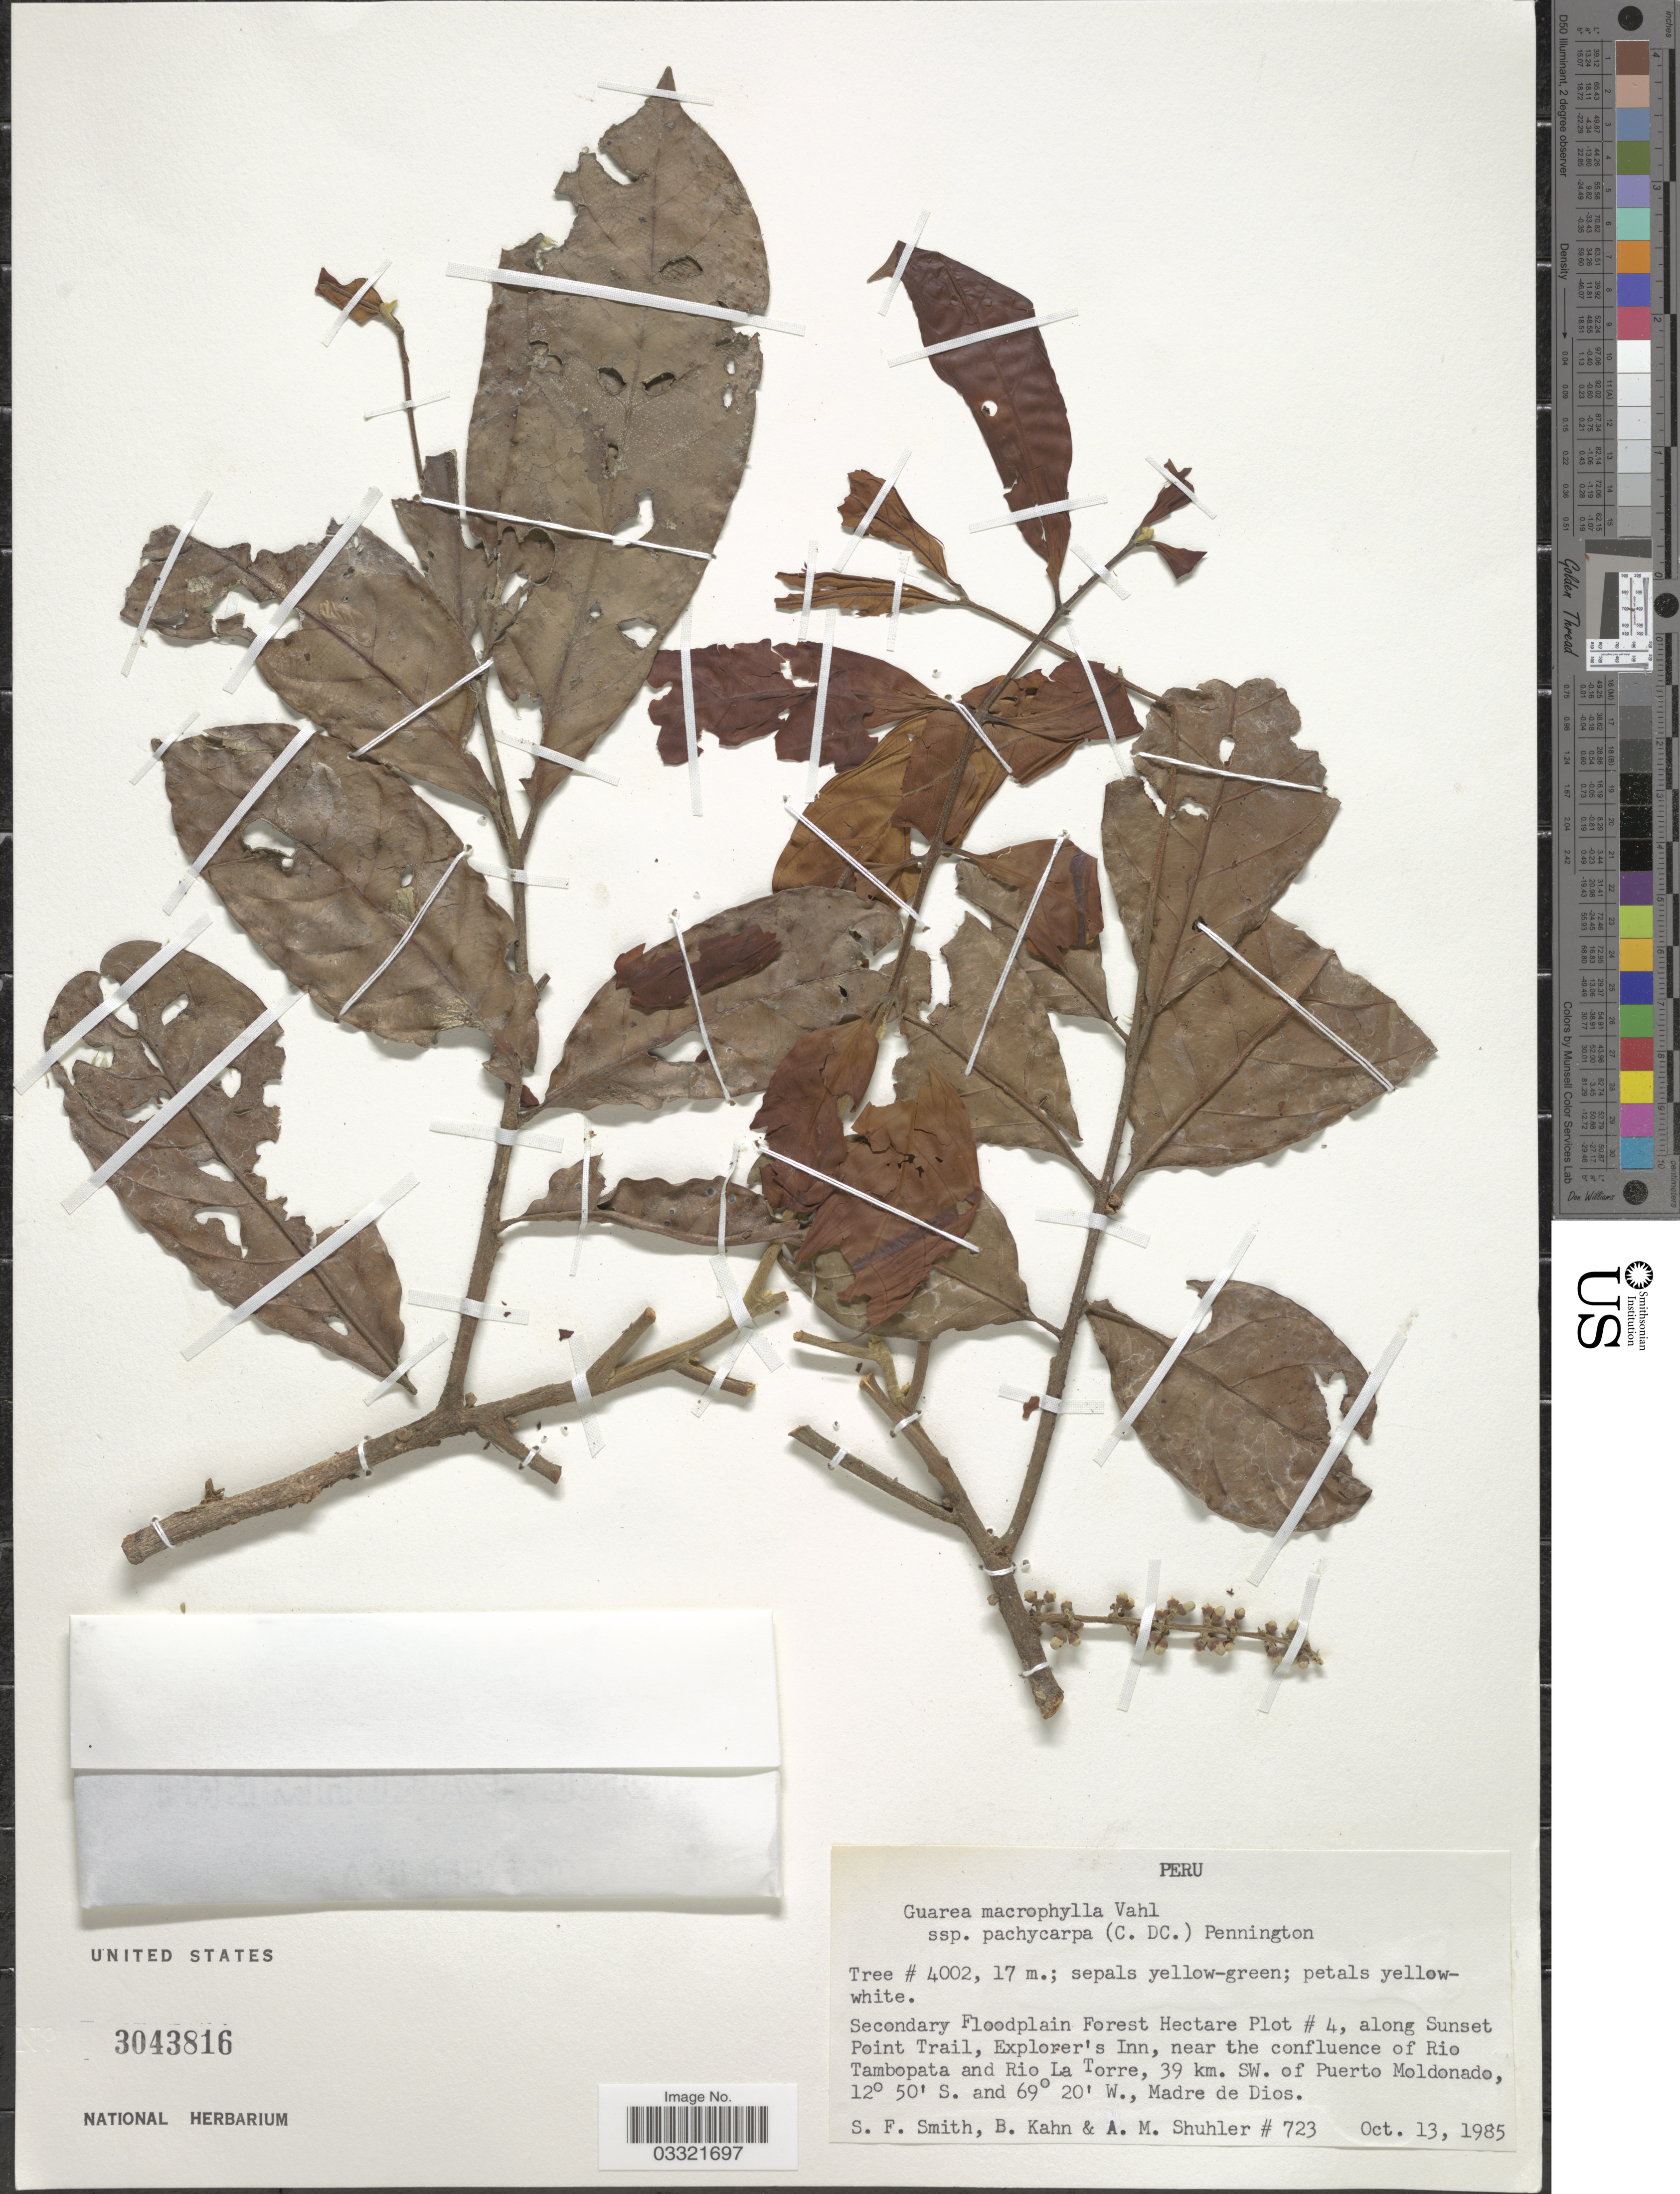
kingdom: Plantae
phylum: Tracheophyta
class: Magnoliopsida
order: Sapindales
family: Meliaceae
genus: Guarea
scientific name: Guarea macrophylla subsp. pachycarpa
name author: (C. DC.) T.D. Penn.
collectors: S.F. Smith, B. Kahn & A. Shuhler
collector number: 723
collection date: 1985-10-13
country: Peru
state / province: Madre de Dios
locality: Secondary Floodplain Forest Hectare Plot # 4, along Sunset Point Trail, Explorer's Inn, near the confluence of Rio Tambopata and Rio La Torre, 39 km. SW. of Puerto Moldonado.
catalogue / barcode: US 3043816